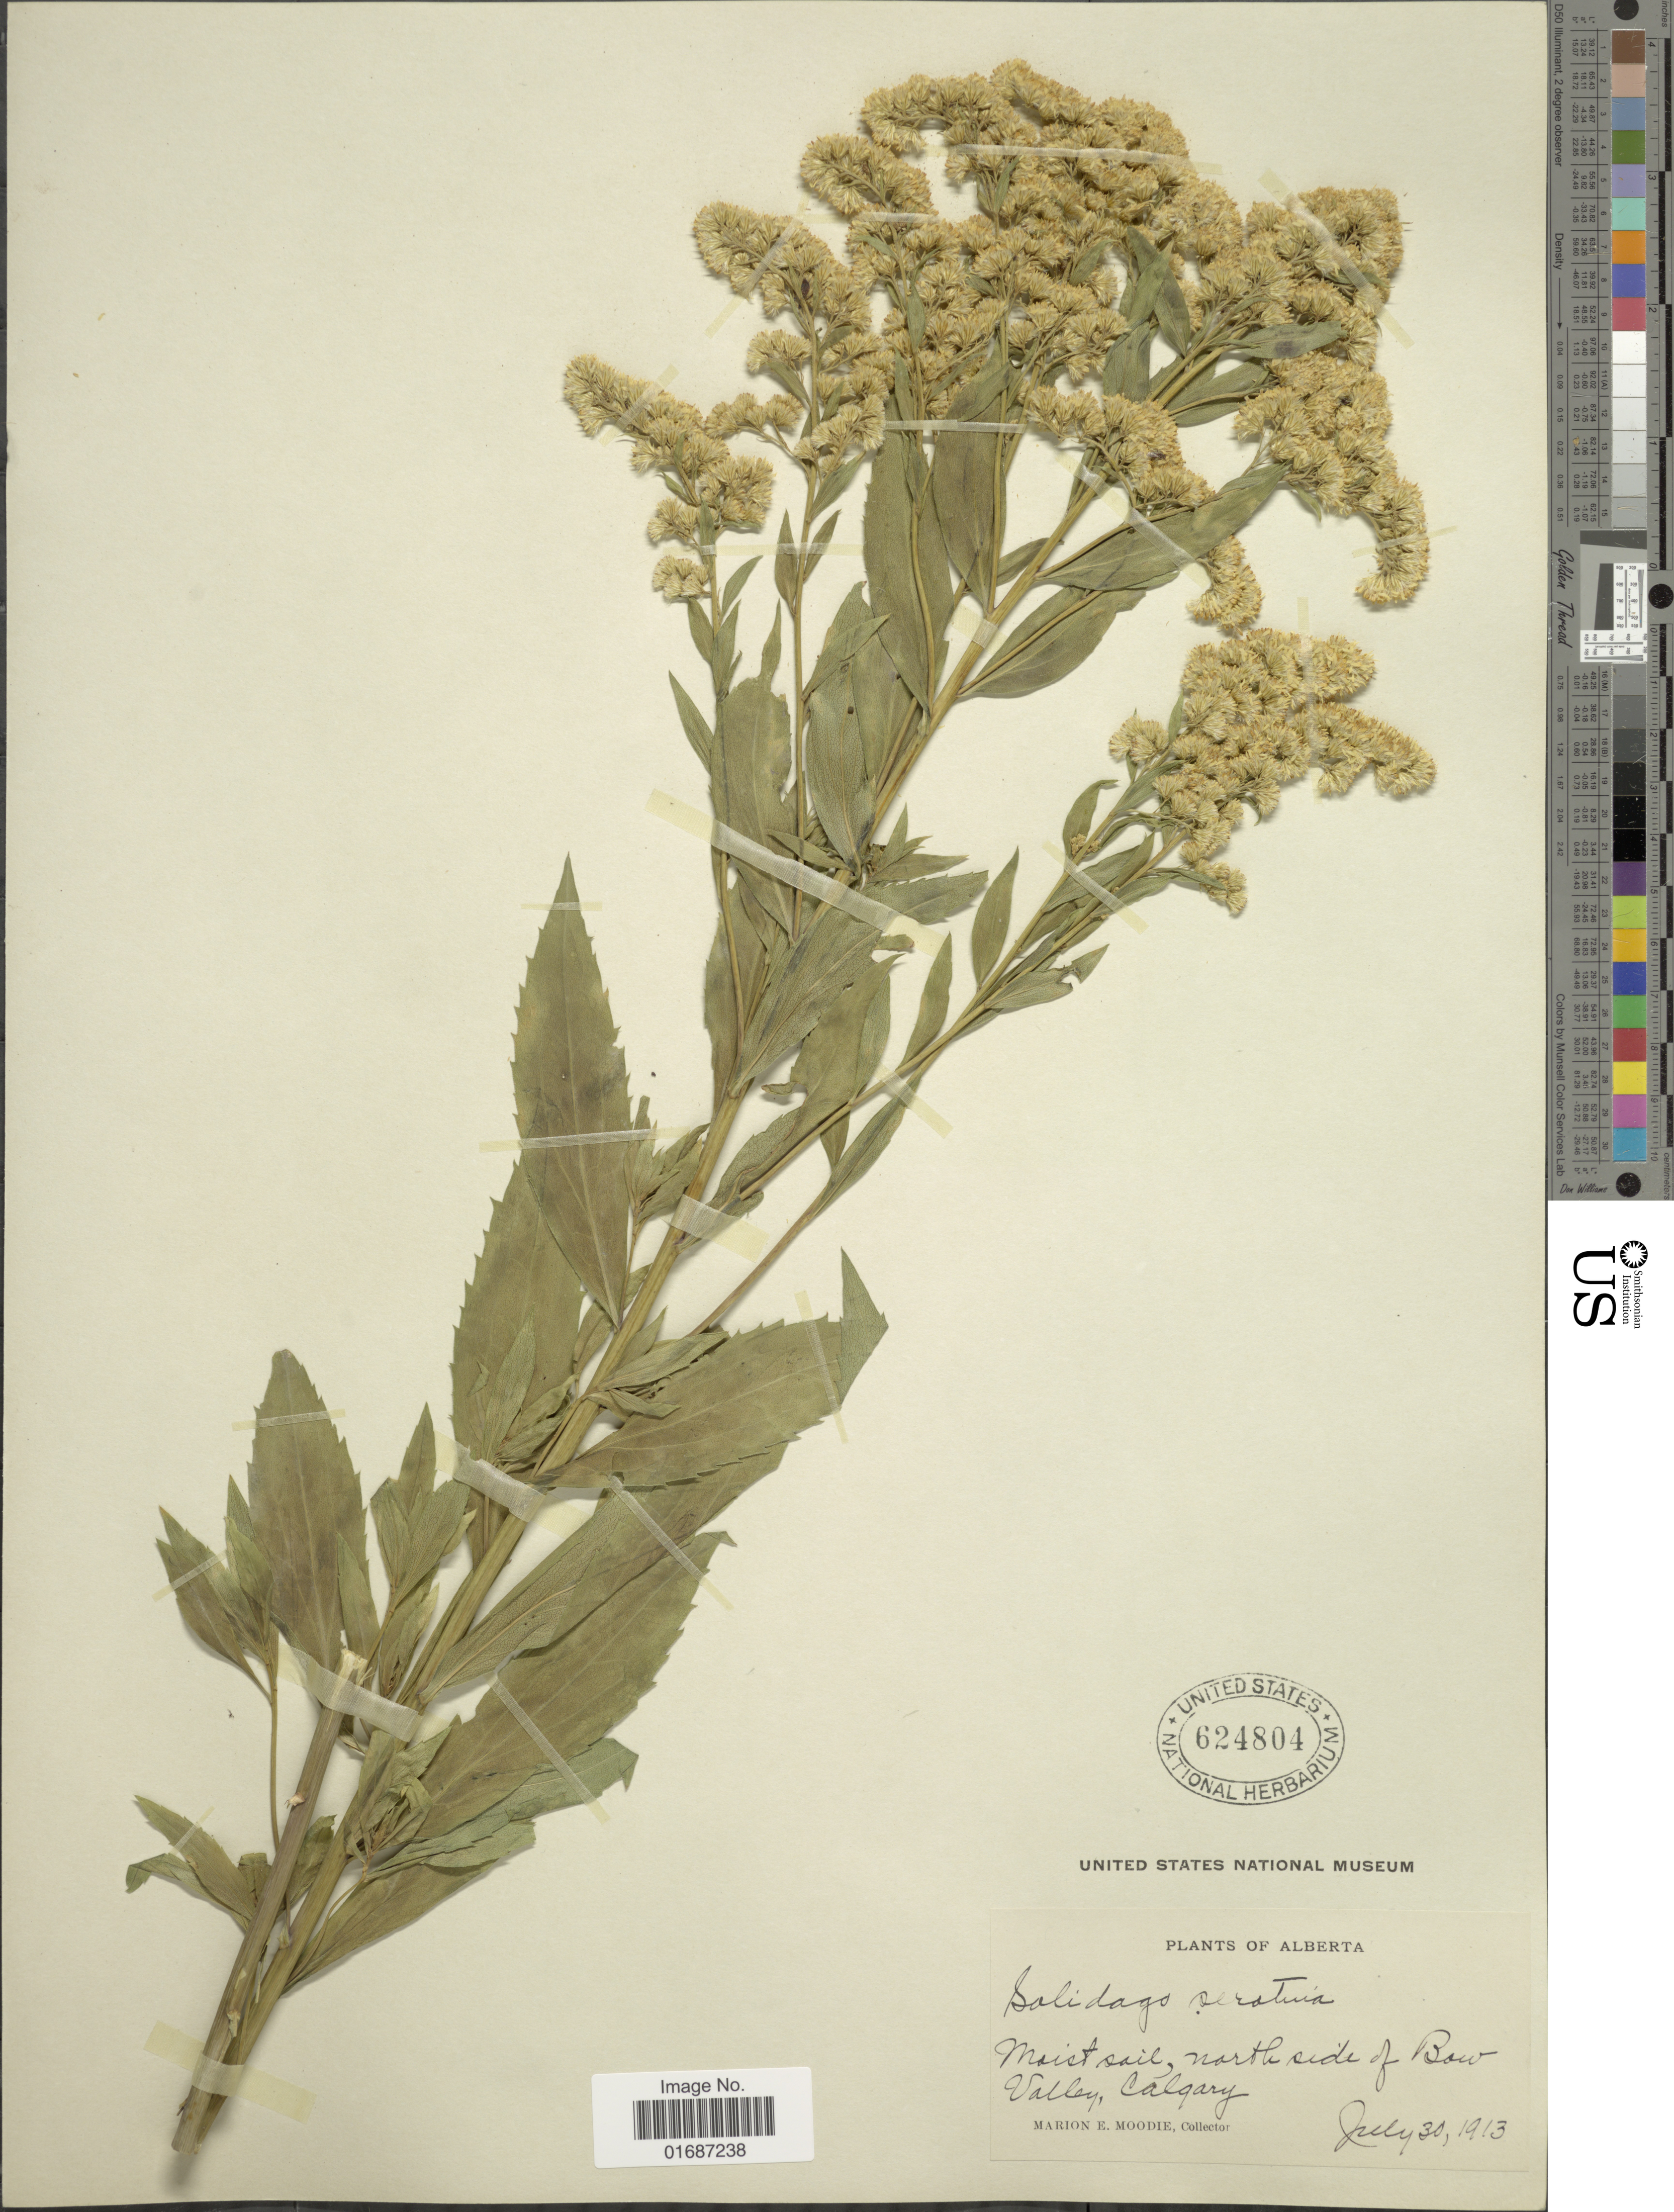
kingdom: Plantae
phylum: Tracheophyta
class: Magnoliopsida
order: Asterales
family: Asteraceae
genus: Solidago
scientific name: Solidago gigantea var. leiophylla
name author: Fernald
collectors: M. E. Moodie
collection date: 1913-07-30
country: Canada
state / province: Alberta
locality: Moist soil, north side of Bow Valley, Calgary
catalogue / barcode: US 624804